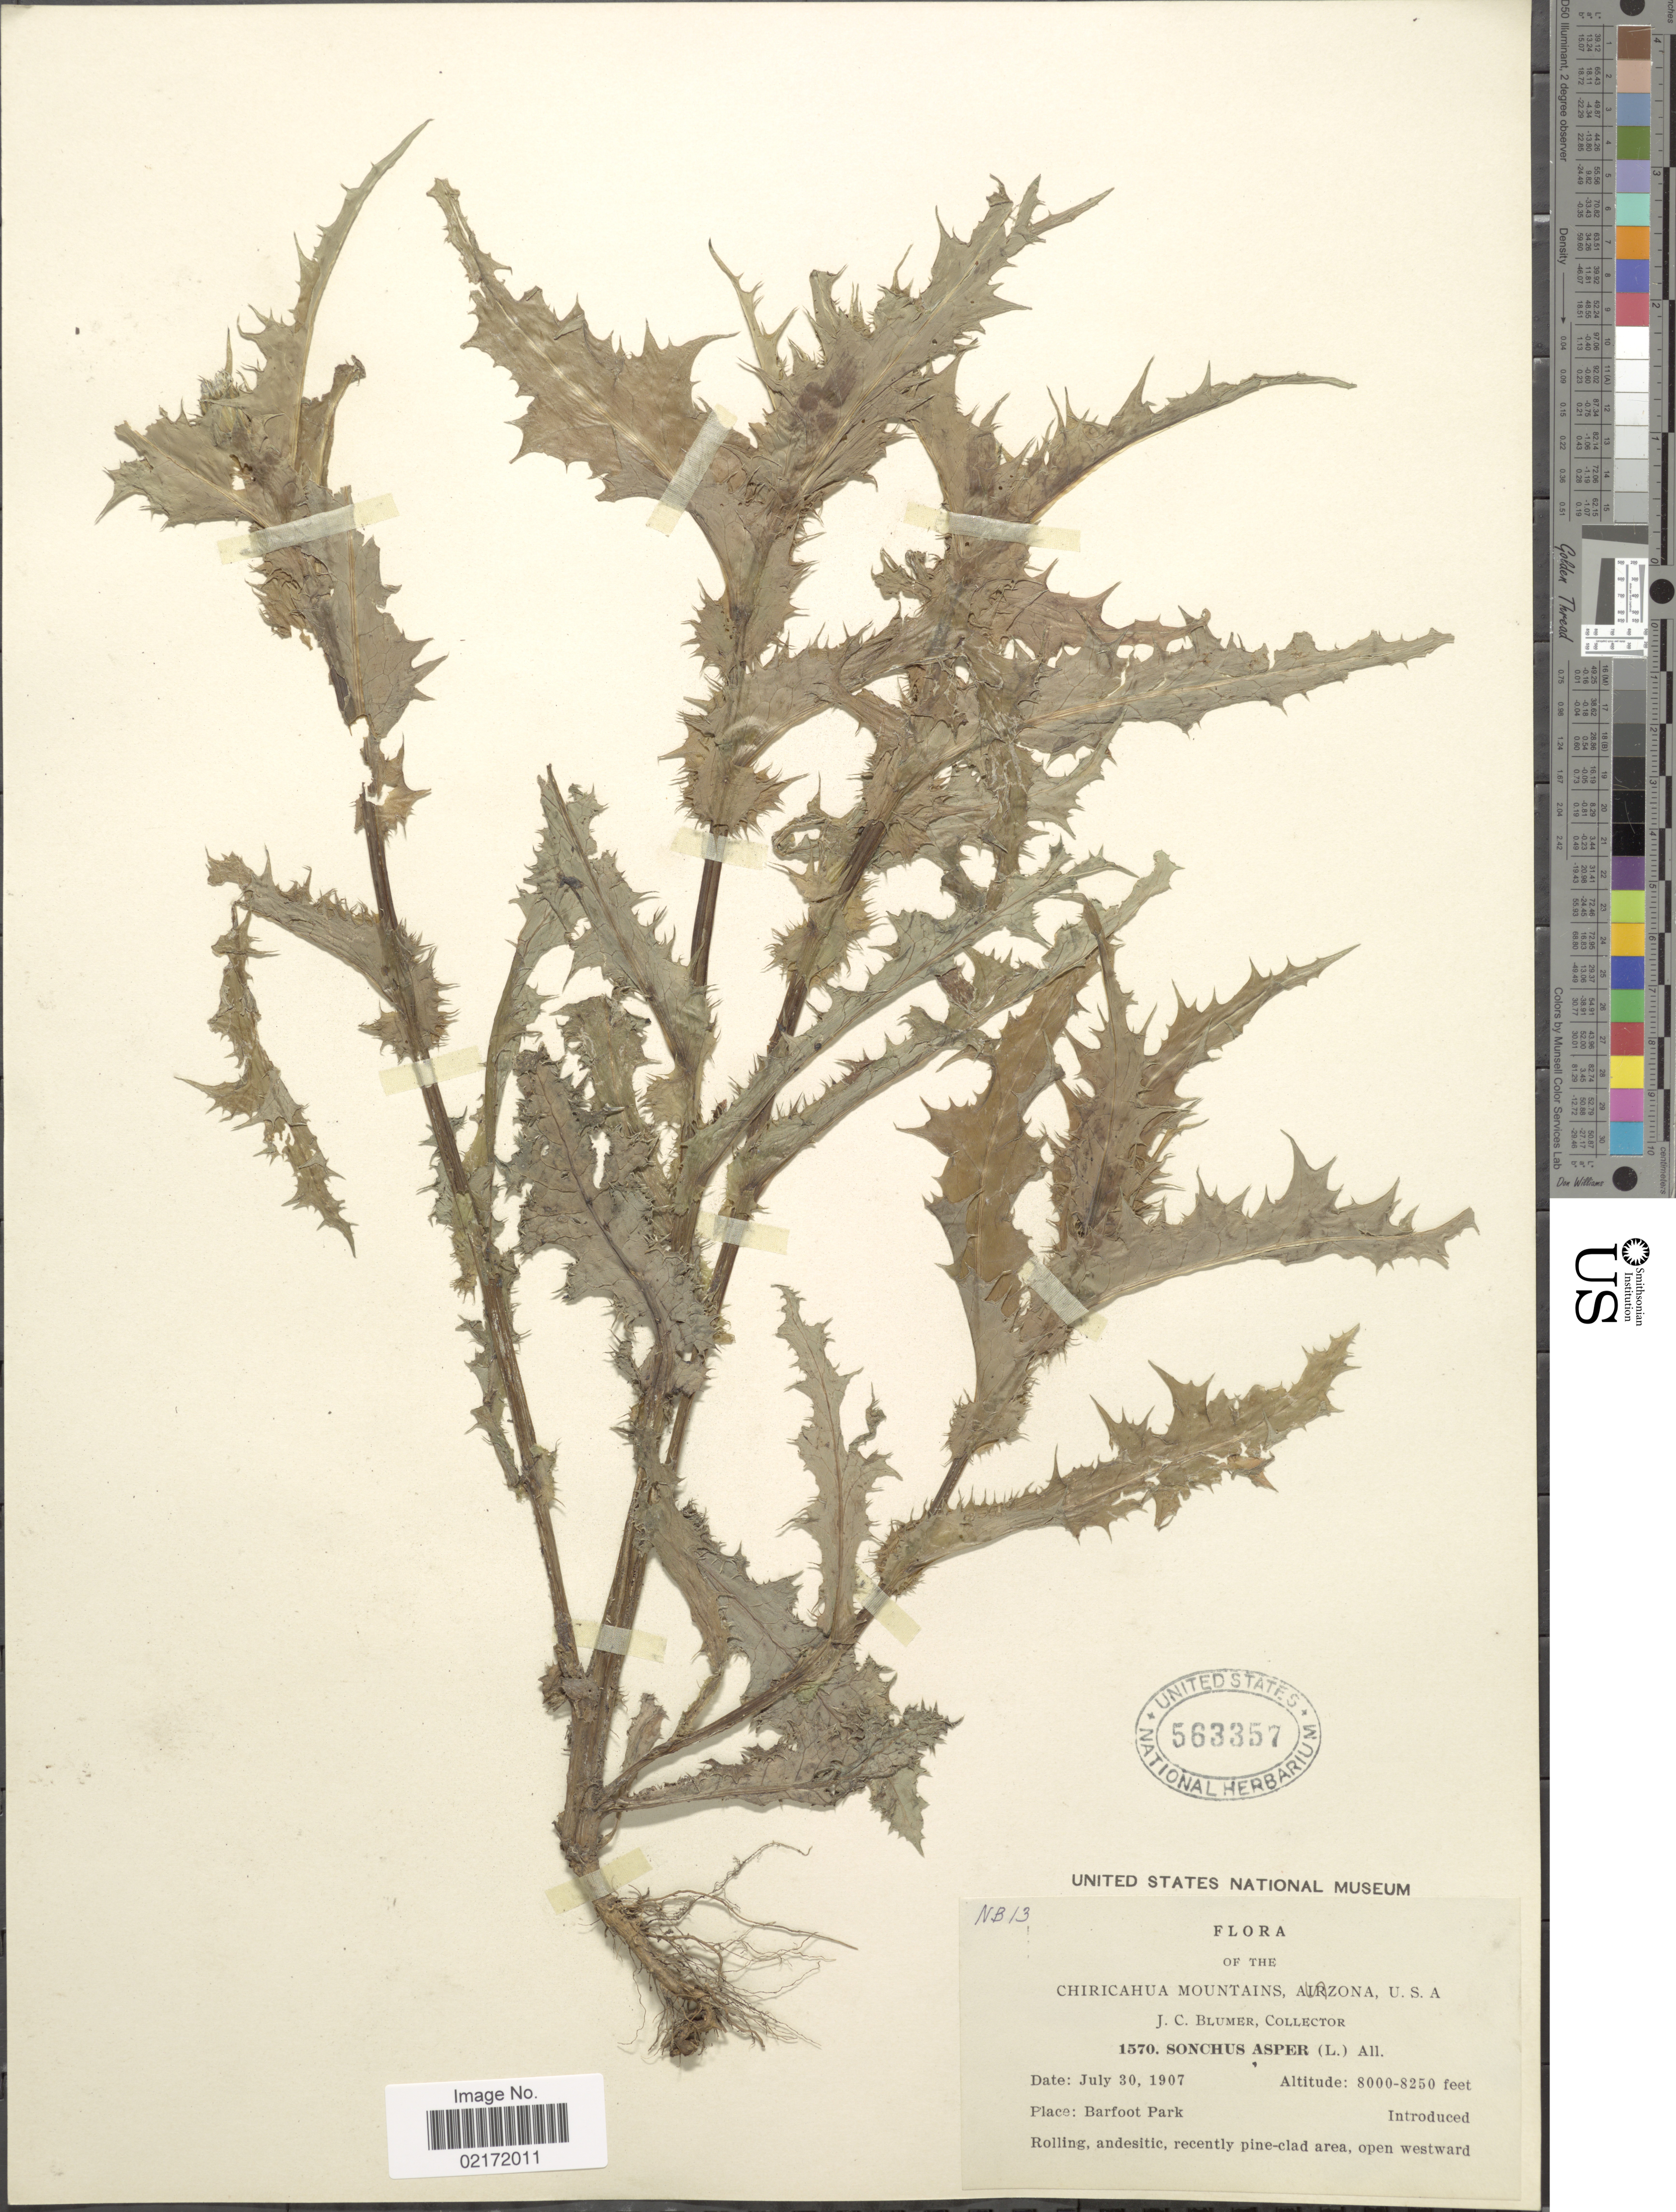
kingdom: Plantae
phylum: Tracheophyta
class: Magnoliopsida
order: Asterales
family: Asteraceae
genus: Sonchus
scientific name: Sonchus asper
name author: (L.) Hill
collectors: J. C. Blumer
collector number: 1570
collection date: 1907-07-30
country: United States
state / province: Arizona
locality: Chiricahua Mountains, Arizona, U.S.A. Barfoot Park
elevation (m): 2438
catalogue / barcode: US 563357